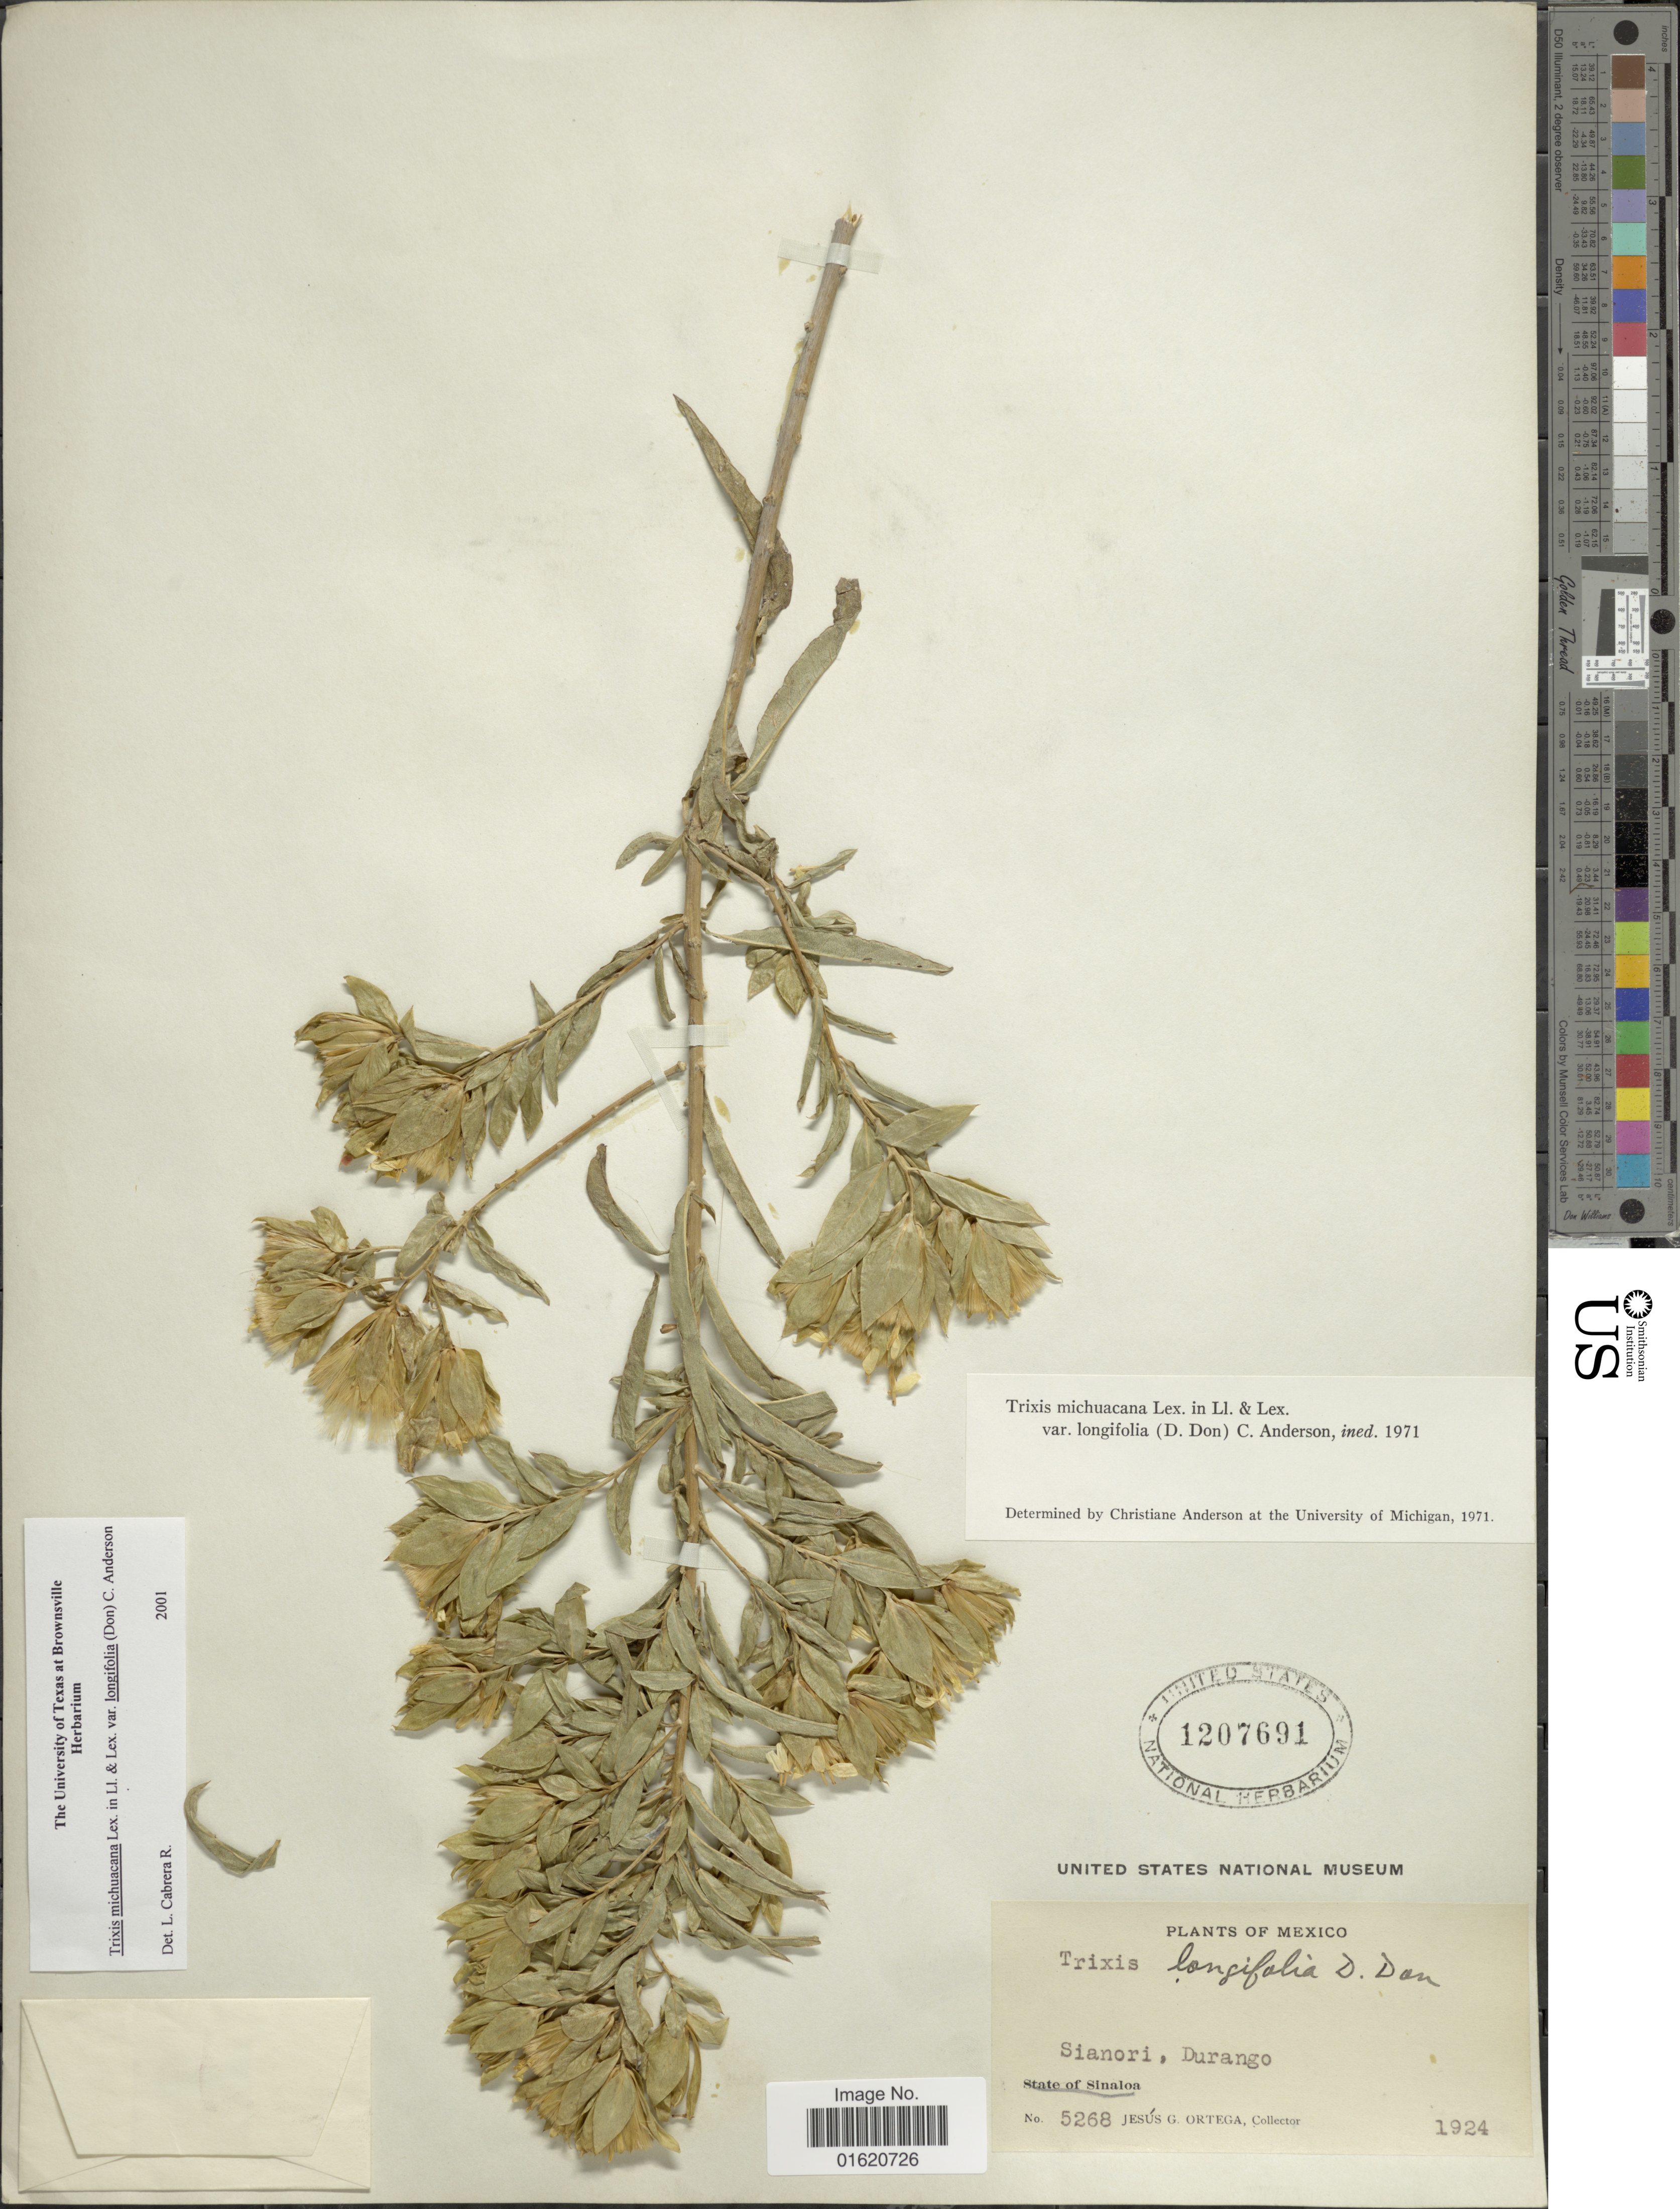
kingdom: Plantae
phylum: Tracheophyta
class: Magnoliopsida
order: Asterales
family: Asteraceae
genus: Trixis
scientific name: Trixis michuacana var. longifolia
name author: (D. Don) C.E. Anderson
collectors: J. Ortega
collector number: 5268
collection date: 1924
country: Mexico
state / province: Durango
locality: Sianori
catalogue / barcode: US 1207691